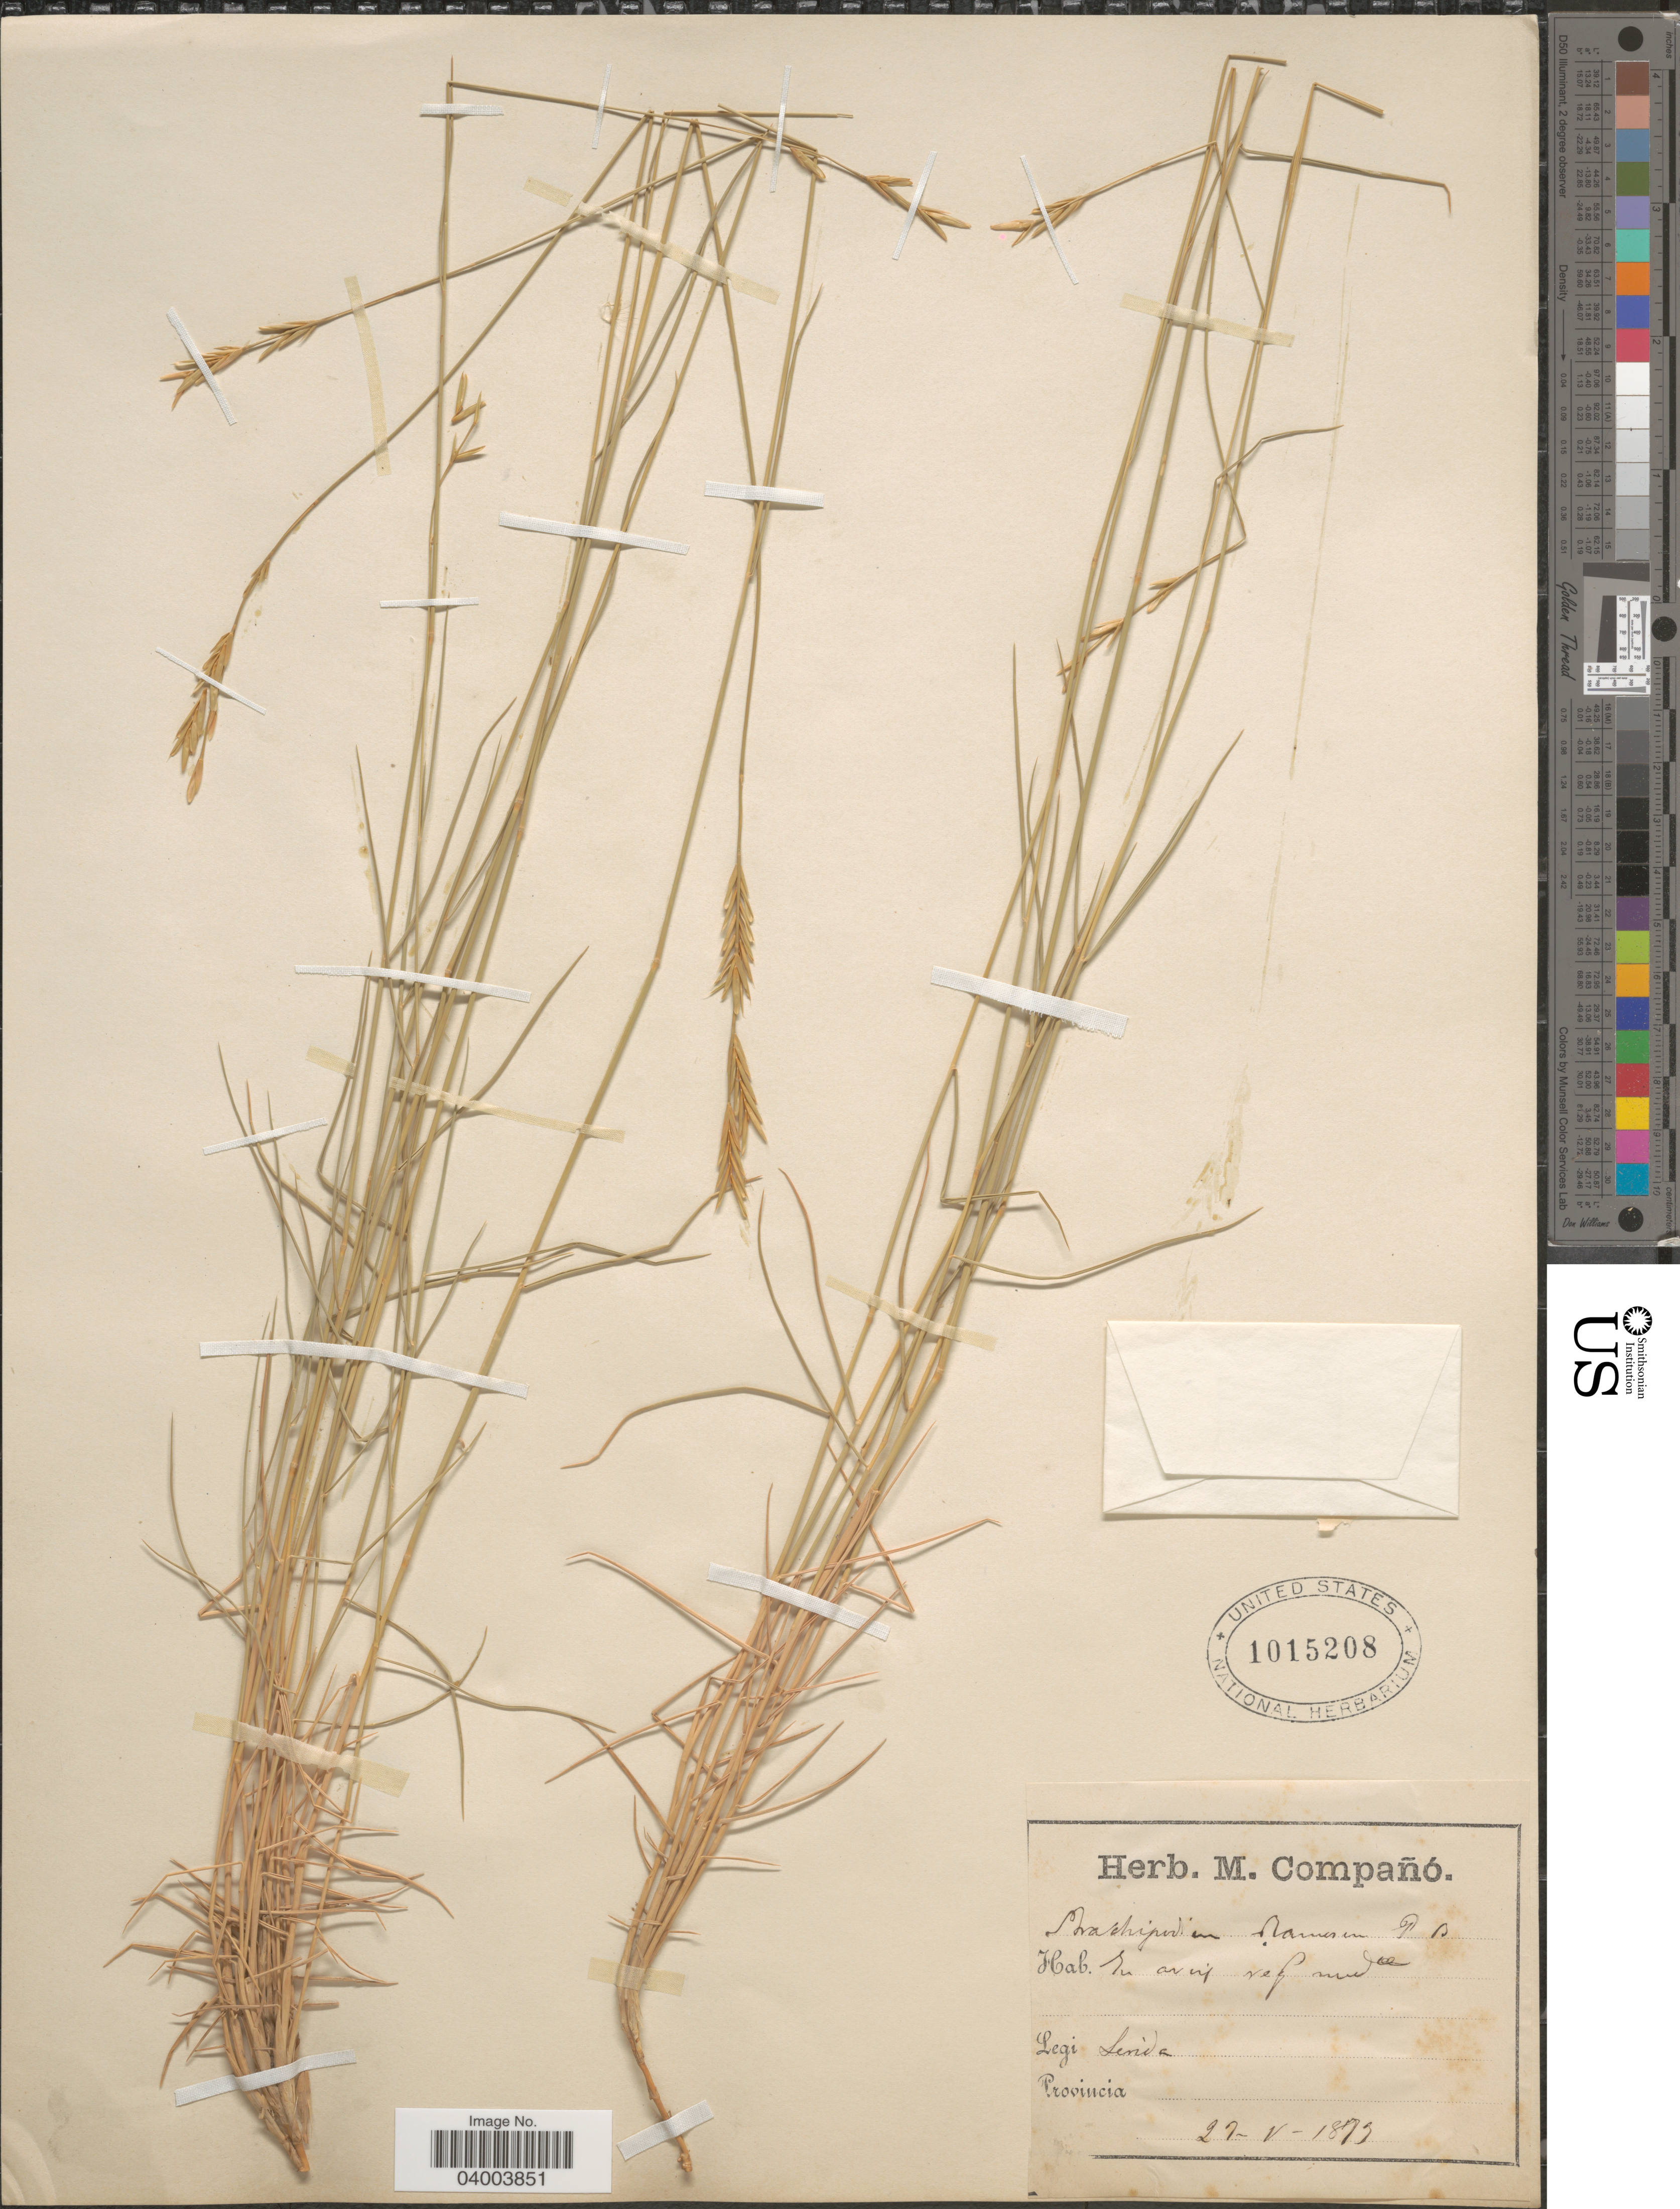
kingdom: Plantae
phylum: Tracheophyta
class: Liliopsida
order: Poales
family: Poaceae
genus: Brachypodium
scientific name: Brachypodium sp.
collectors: Serida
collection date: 1873-05-27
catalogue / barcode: US 1015208